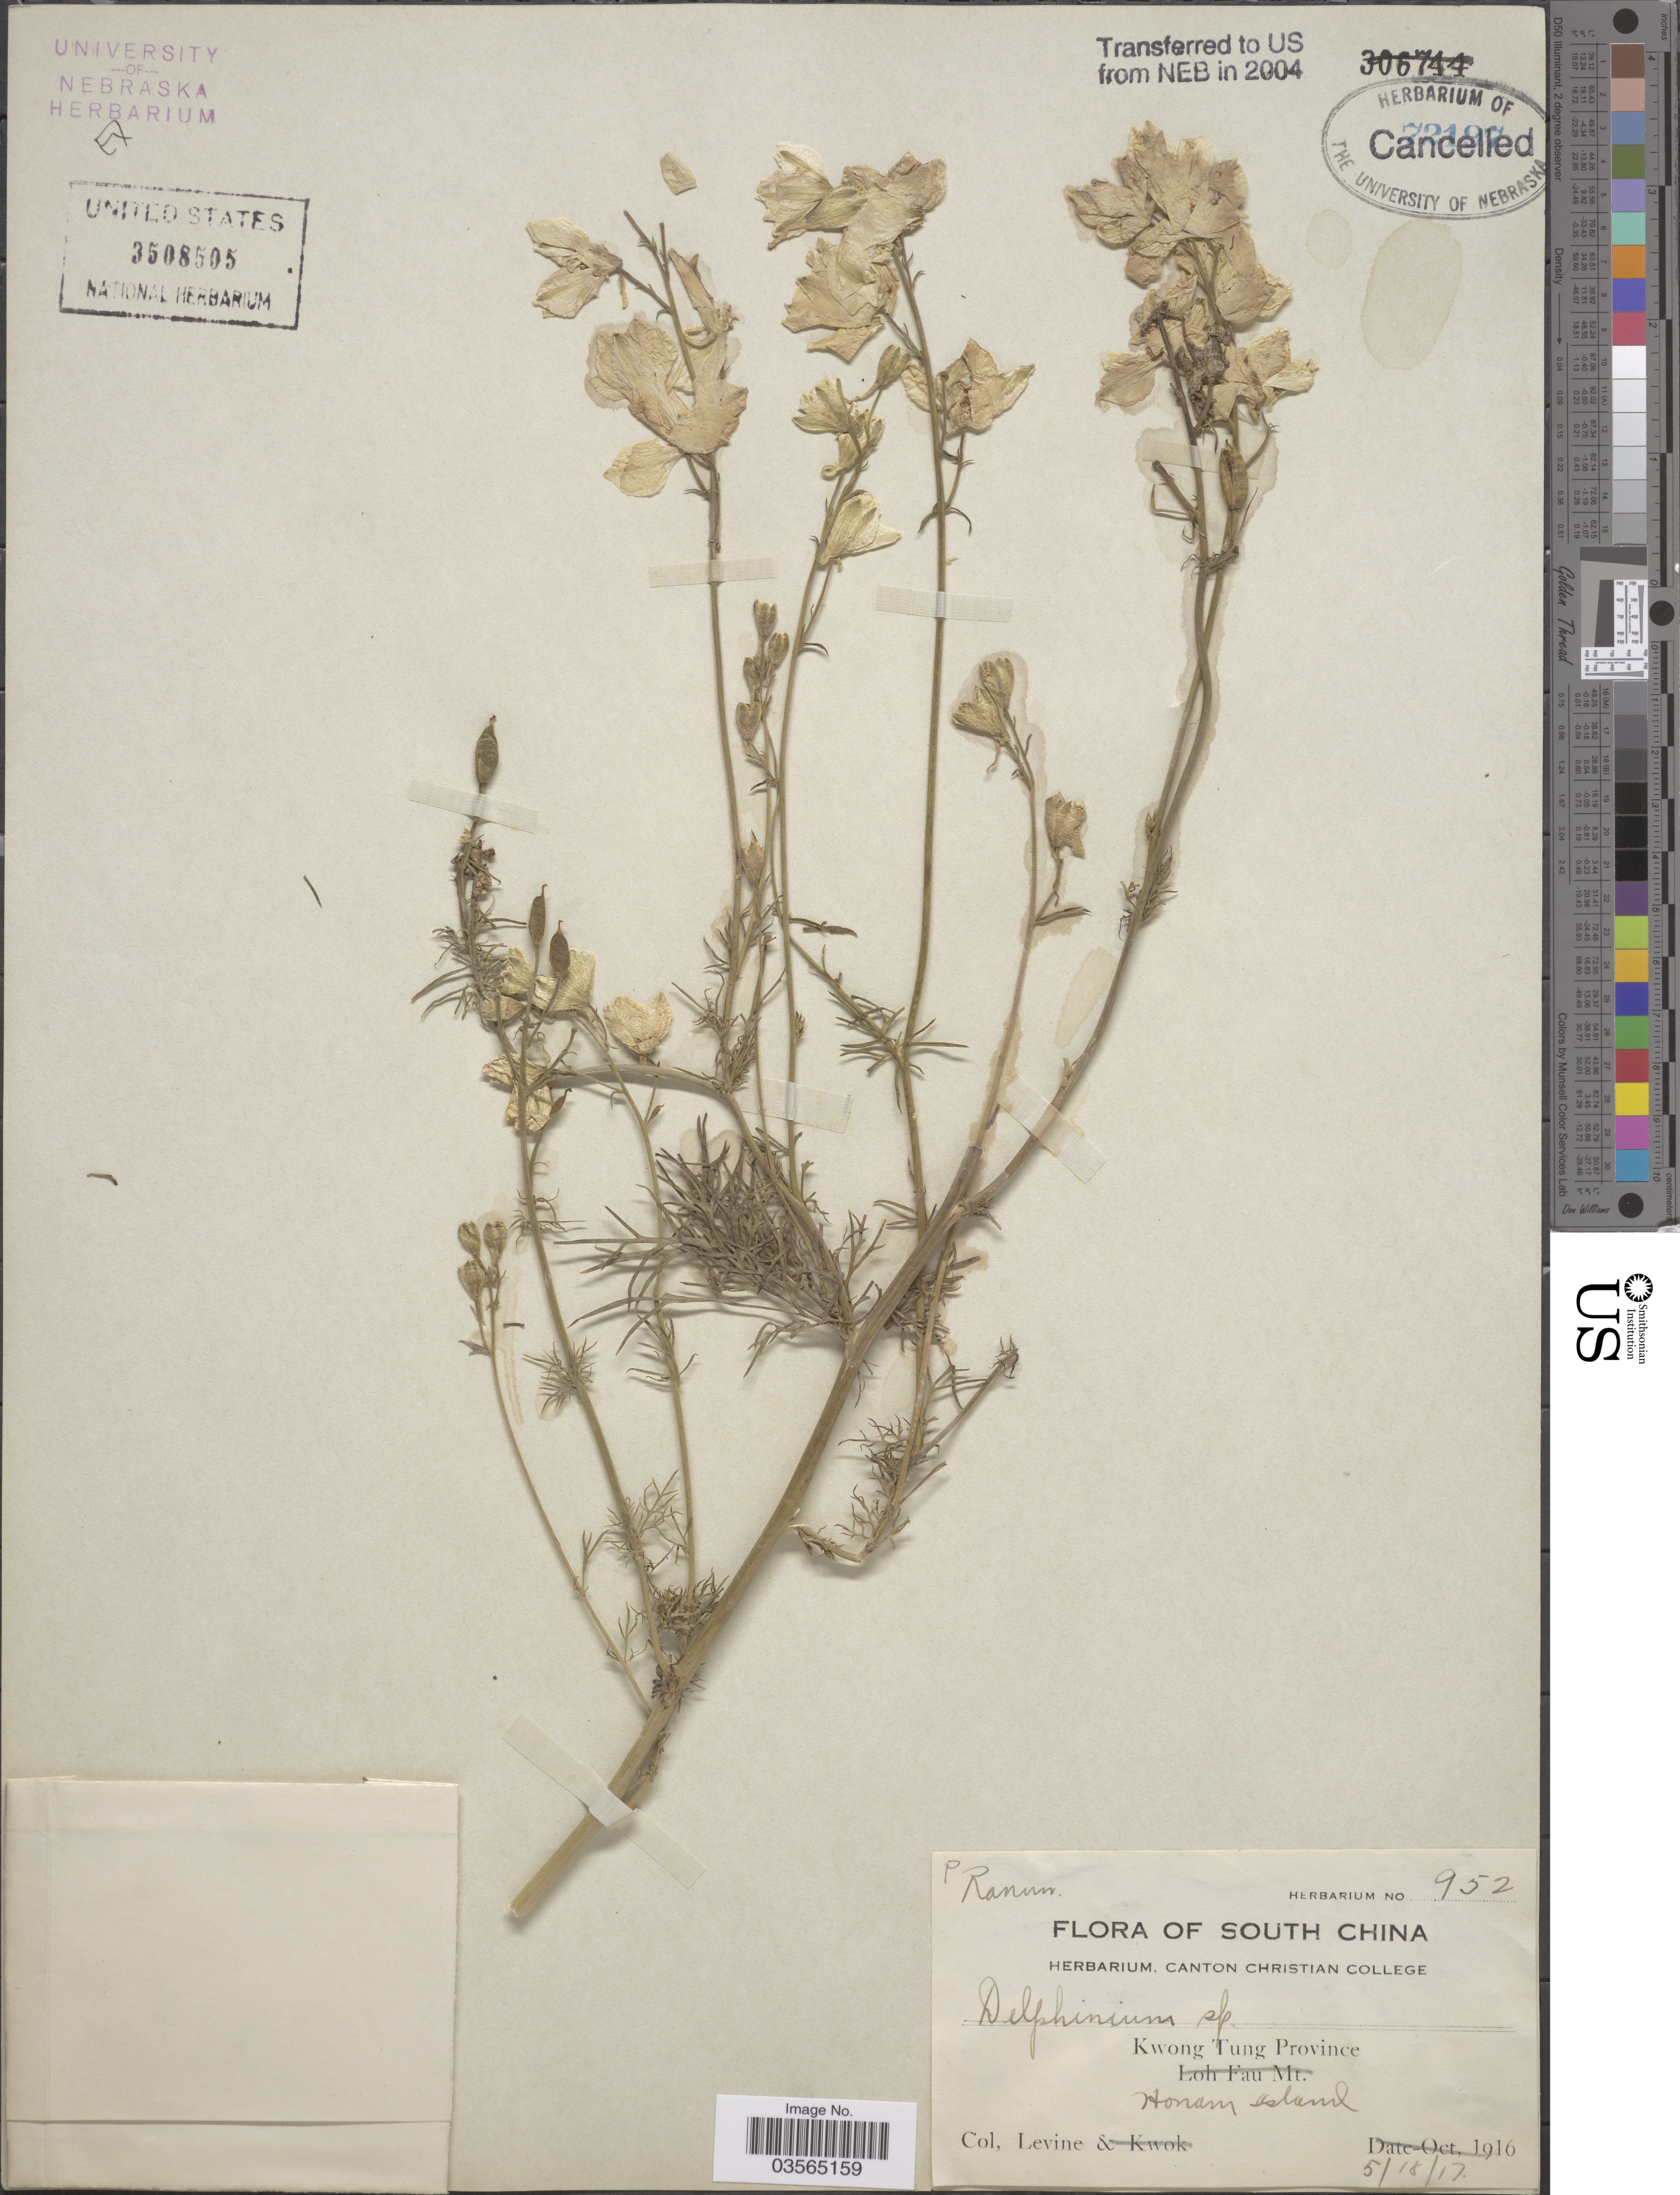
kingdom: Plantae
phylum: Tracheophyta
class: Magnoliopsida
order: Ranunculales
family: Ranunculaceae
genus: Delphinium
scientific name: Delphinium sp.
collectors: -. Levine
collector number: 952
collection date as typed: Transcribed d/m/y: 18/5/17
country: China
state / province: Guangdong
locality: Kwong Tung Province. Honam Island.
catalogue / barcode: US 3508505